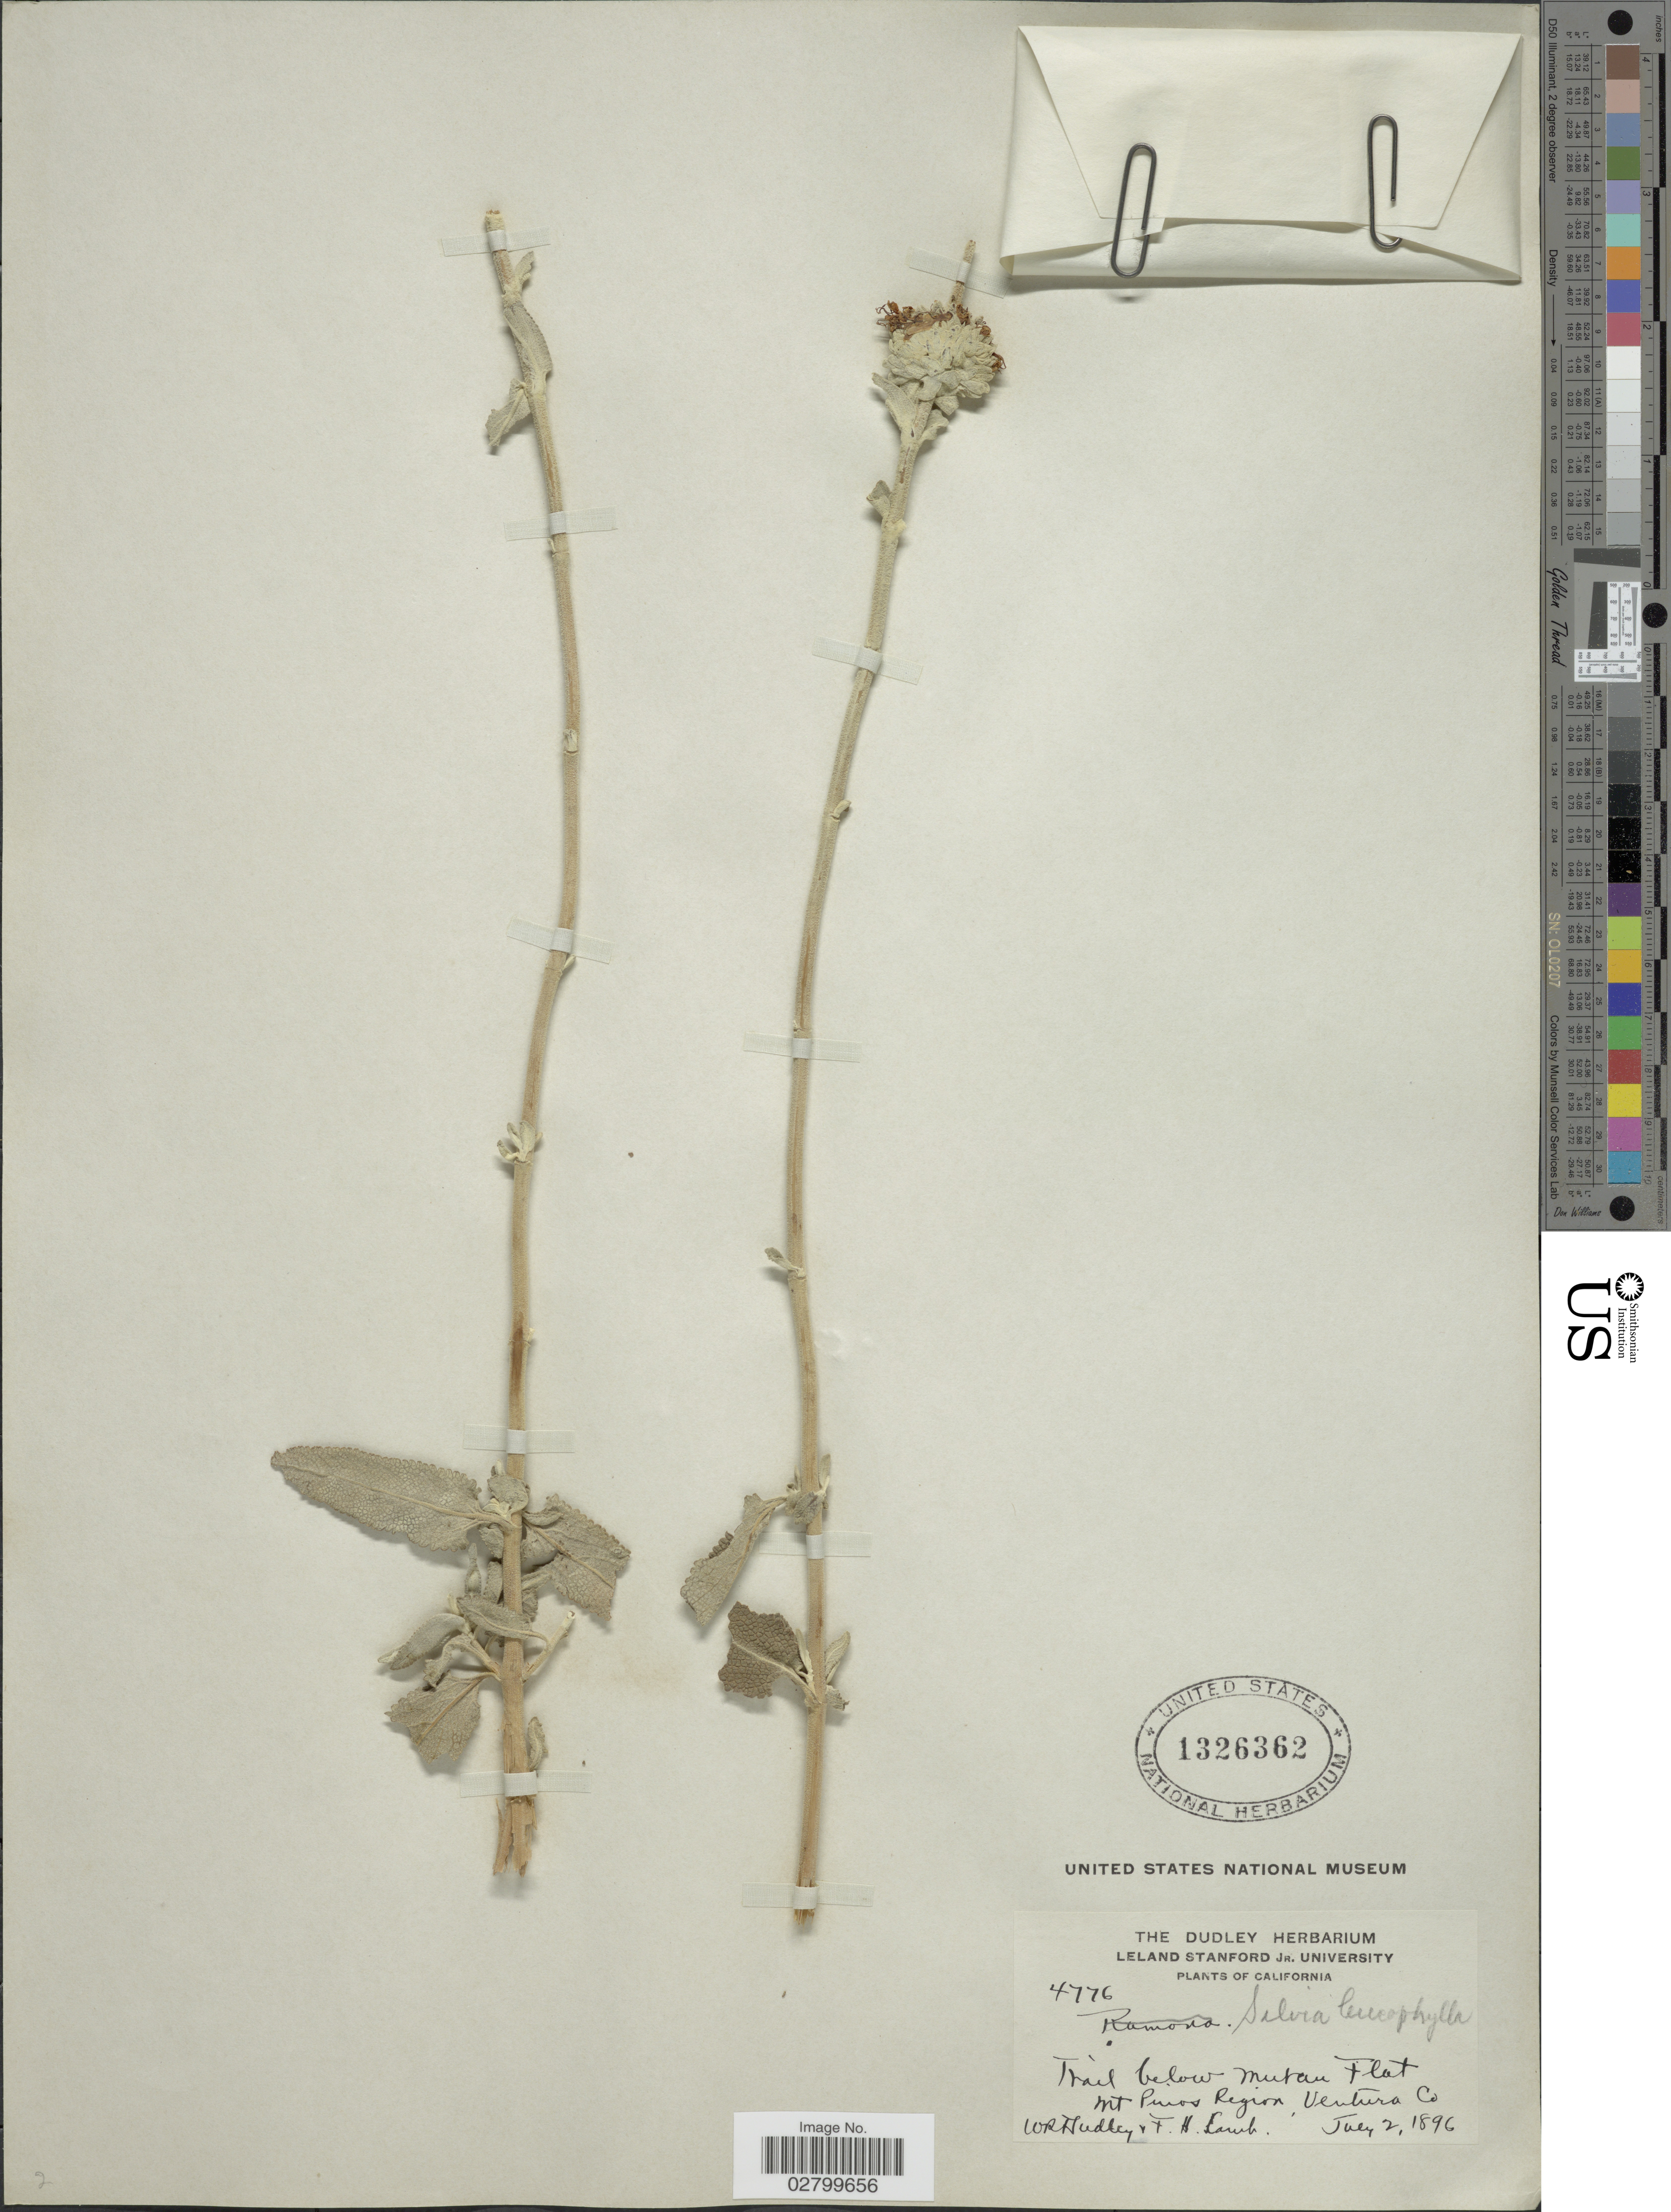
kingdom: Plantae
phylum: Tracheophyta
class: Magnoliopsida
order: Lamiales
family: Lamiaceae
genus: Salvia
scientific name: Salvia leucophylla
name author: Greene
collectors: W. Dudley & F. H. Lamb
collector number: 4776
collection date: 1896-07-02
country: United States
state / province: California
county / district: Ventura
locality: Trail below Mutan Flat, Mt Pinos Region, Ventura Co.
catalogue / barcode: US 1326362